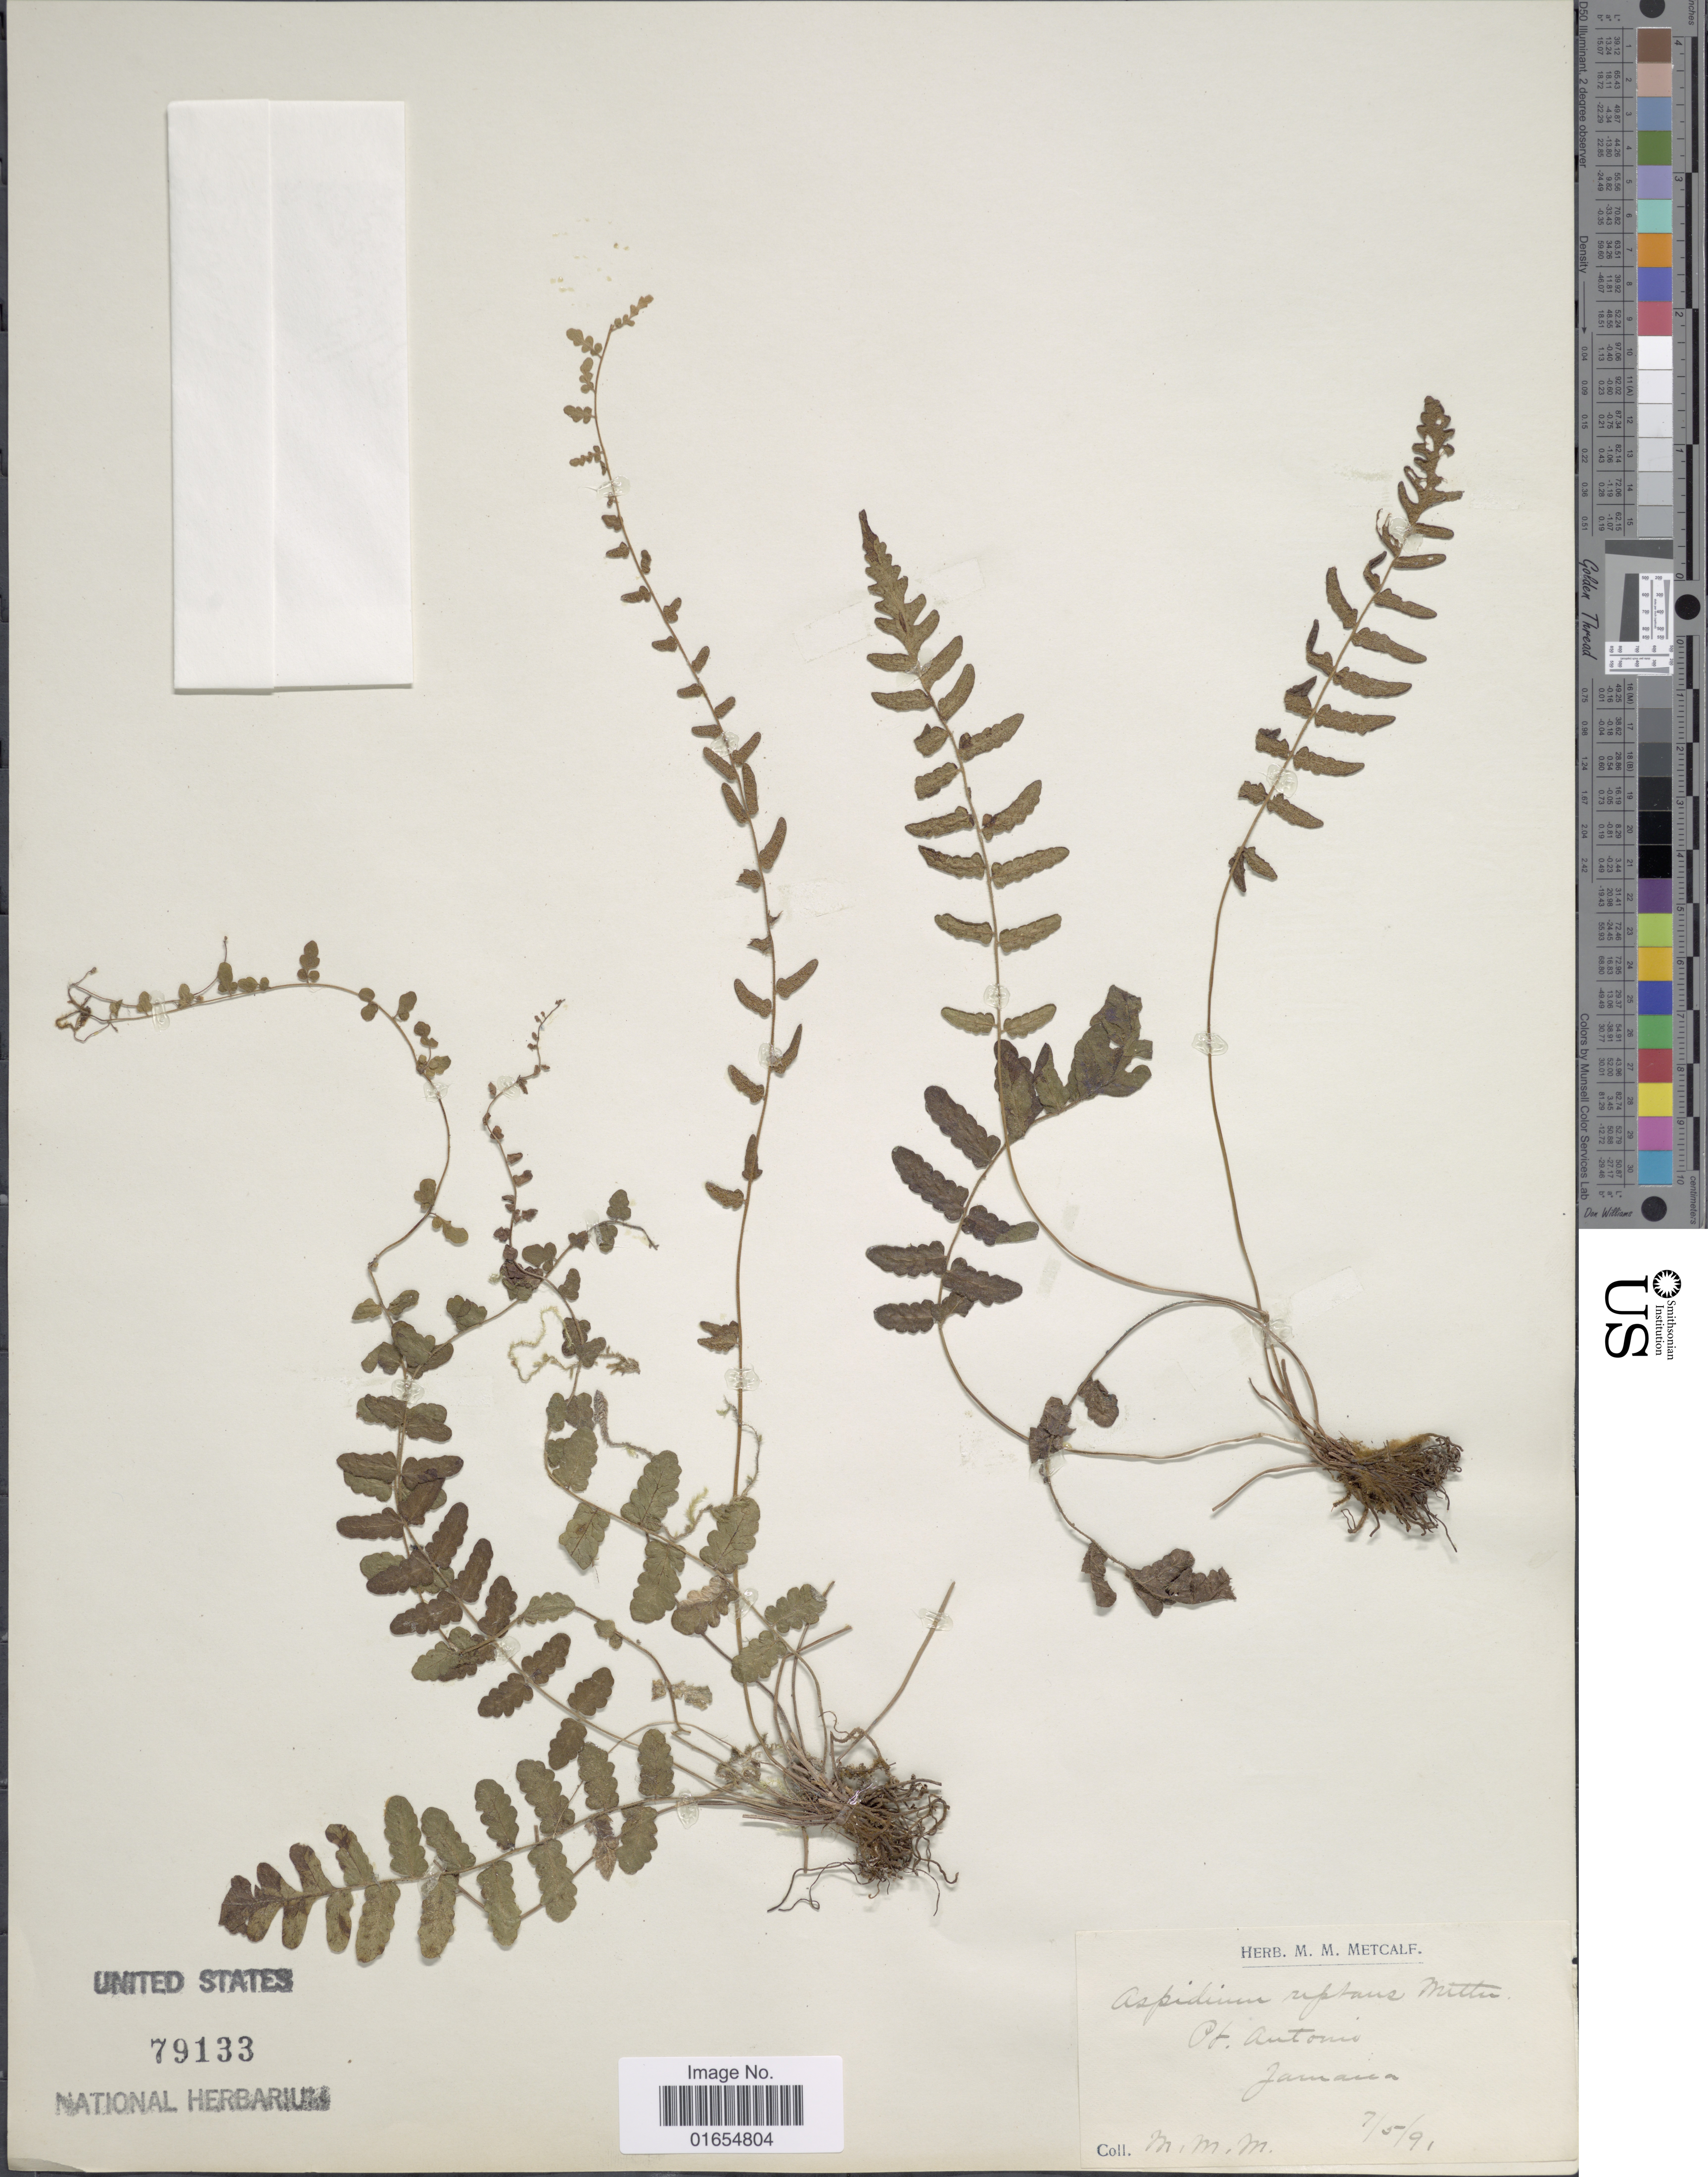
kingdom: Plantae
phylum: Tracheophyta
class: Polypodiopsida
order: Polypodiales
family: Thelypteridaceae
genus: Goniopteris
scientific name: Goniopteris reptans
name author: (J.F. Gmel.) C. Presl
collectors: M. Metcalf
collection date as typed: Transcribed d/m/y: 7/5/91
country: Jamaica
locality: Pt. Antonio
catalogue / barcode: US 79133